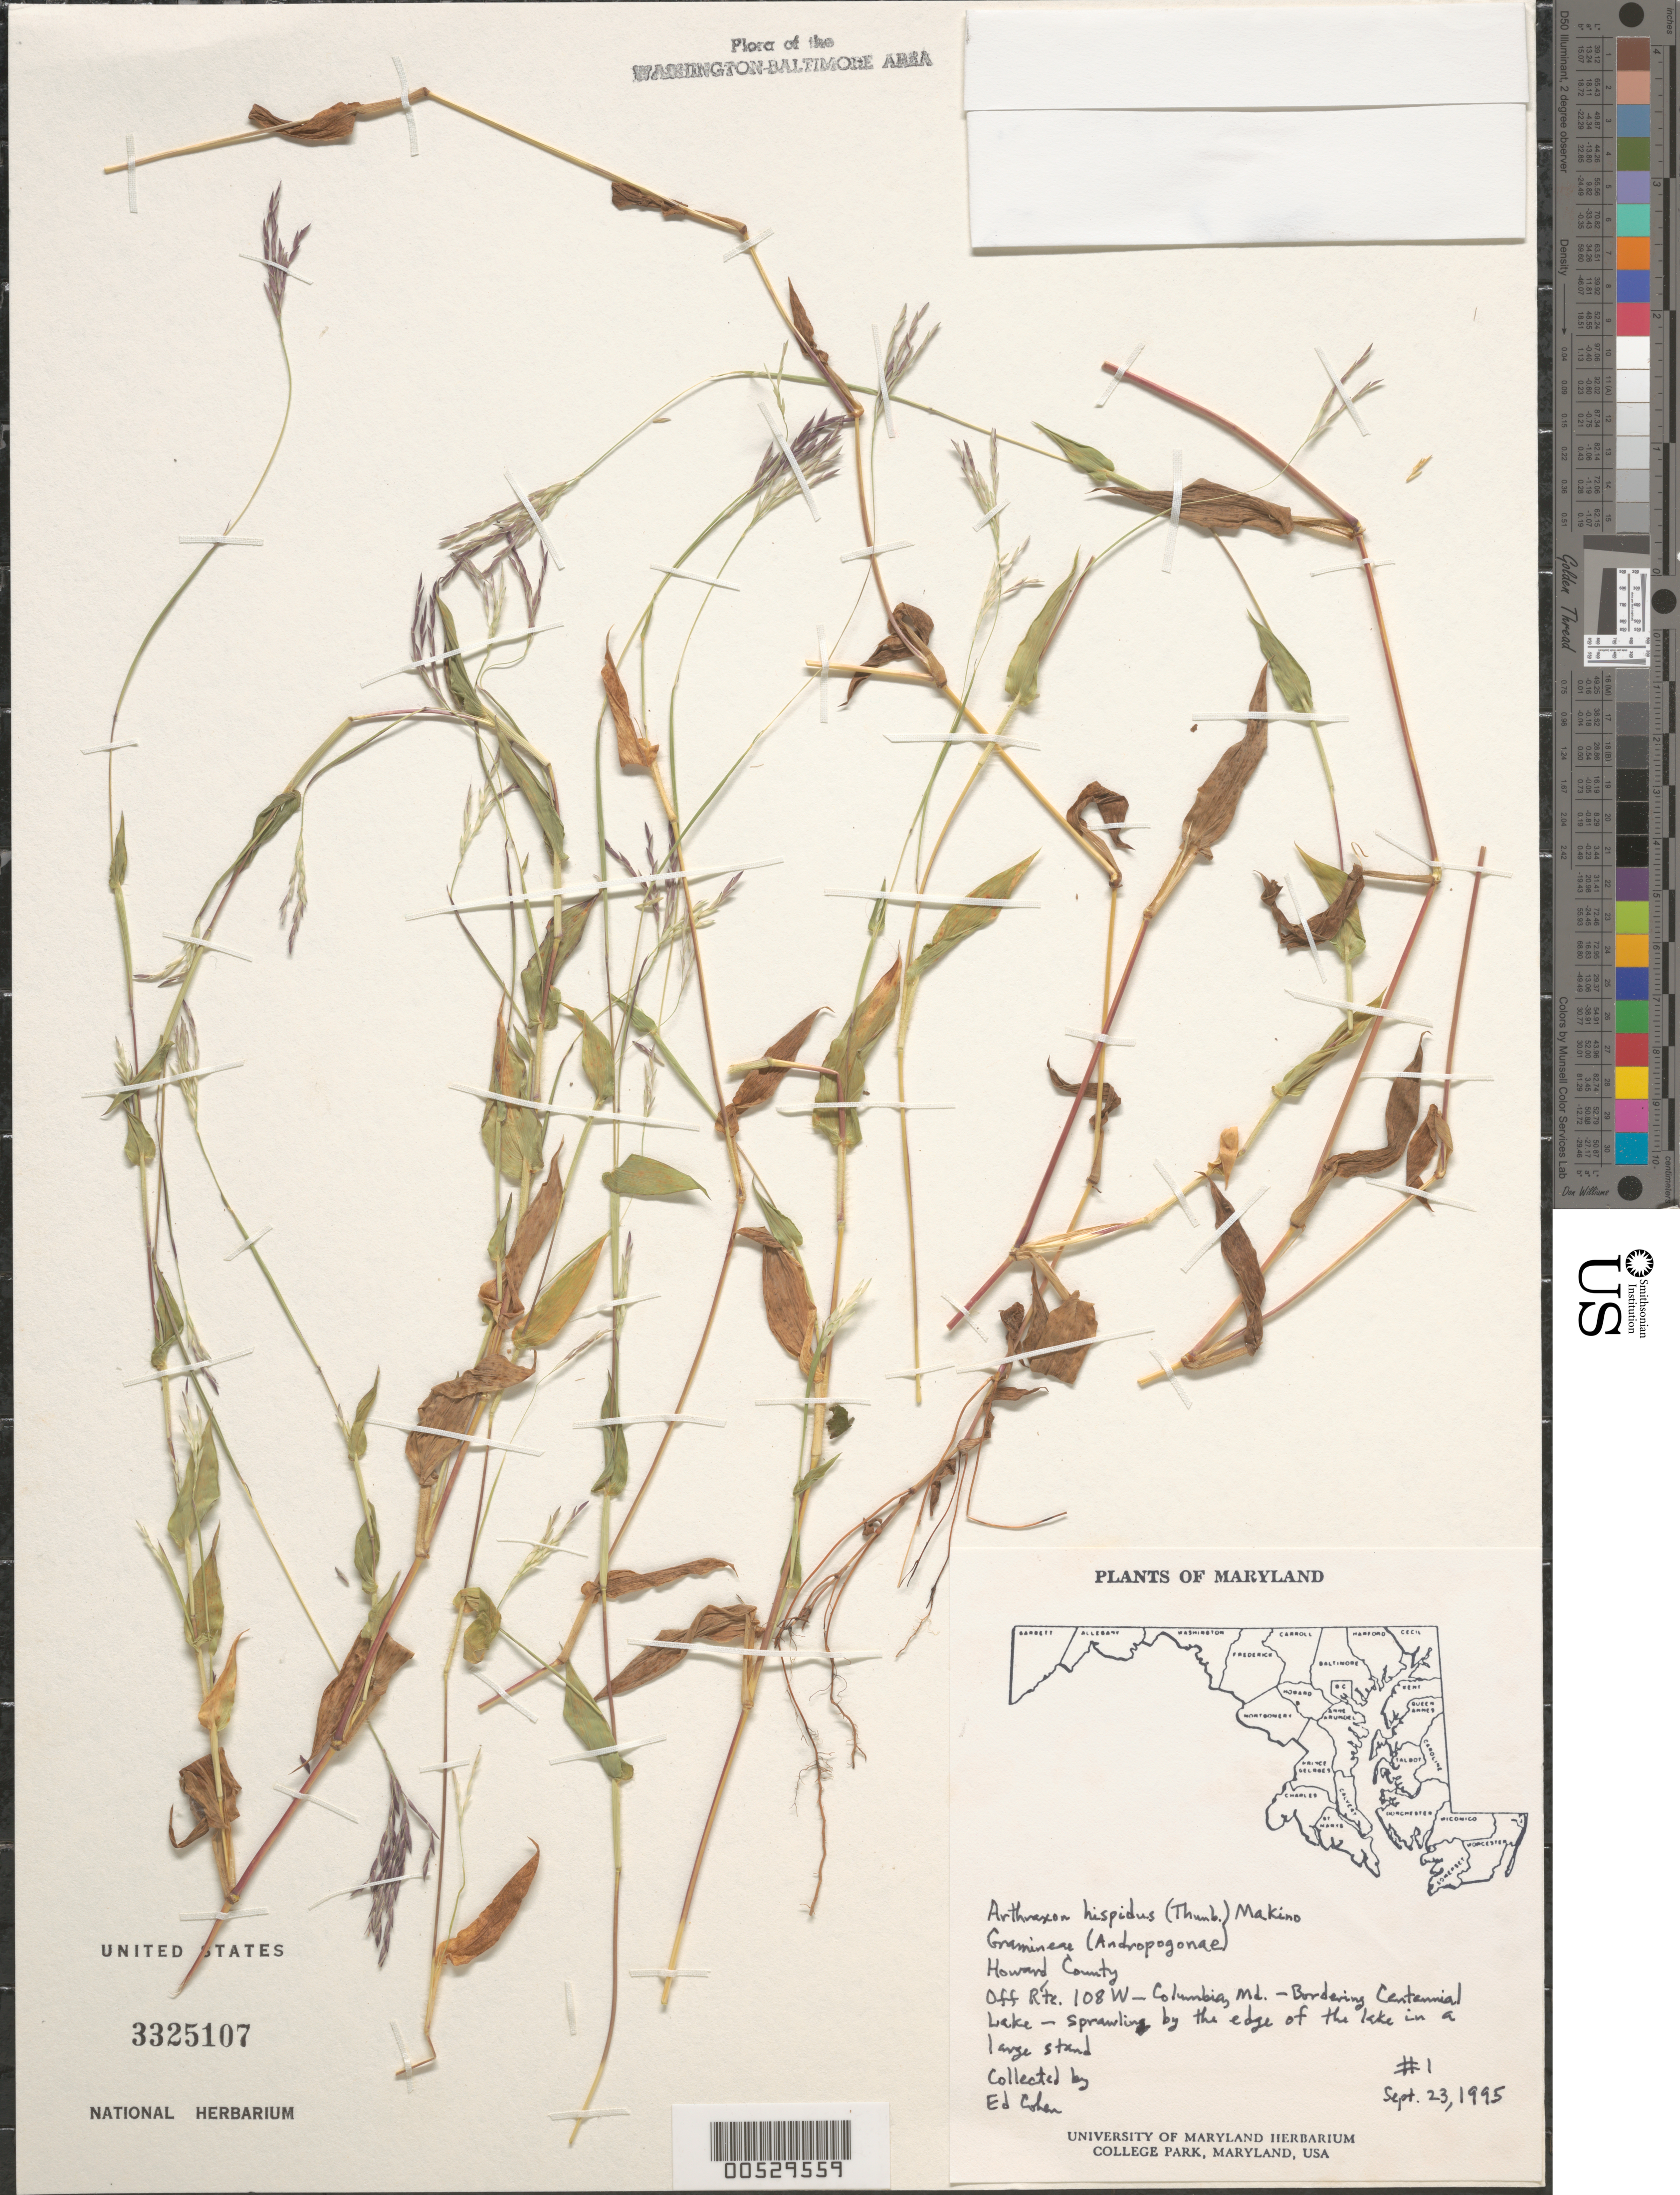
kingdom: Plantae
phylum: Tracheophyta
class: Liliopsida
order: Poales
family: Poaceae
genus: Arthraxon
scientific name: Arthraxon hispidus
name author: (Thunb.) Makino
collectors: E. Cohen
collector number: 1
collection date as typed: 23 Sep 1995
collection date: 1995-09-23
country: United States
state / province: Maryland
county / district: Howard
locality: Off Rte. 108w, Columbia, bordering Centennial Lake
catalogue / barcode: US 3325107